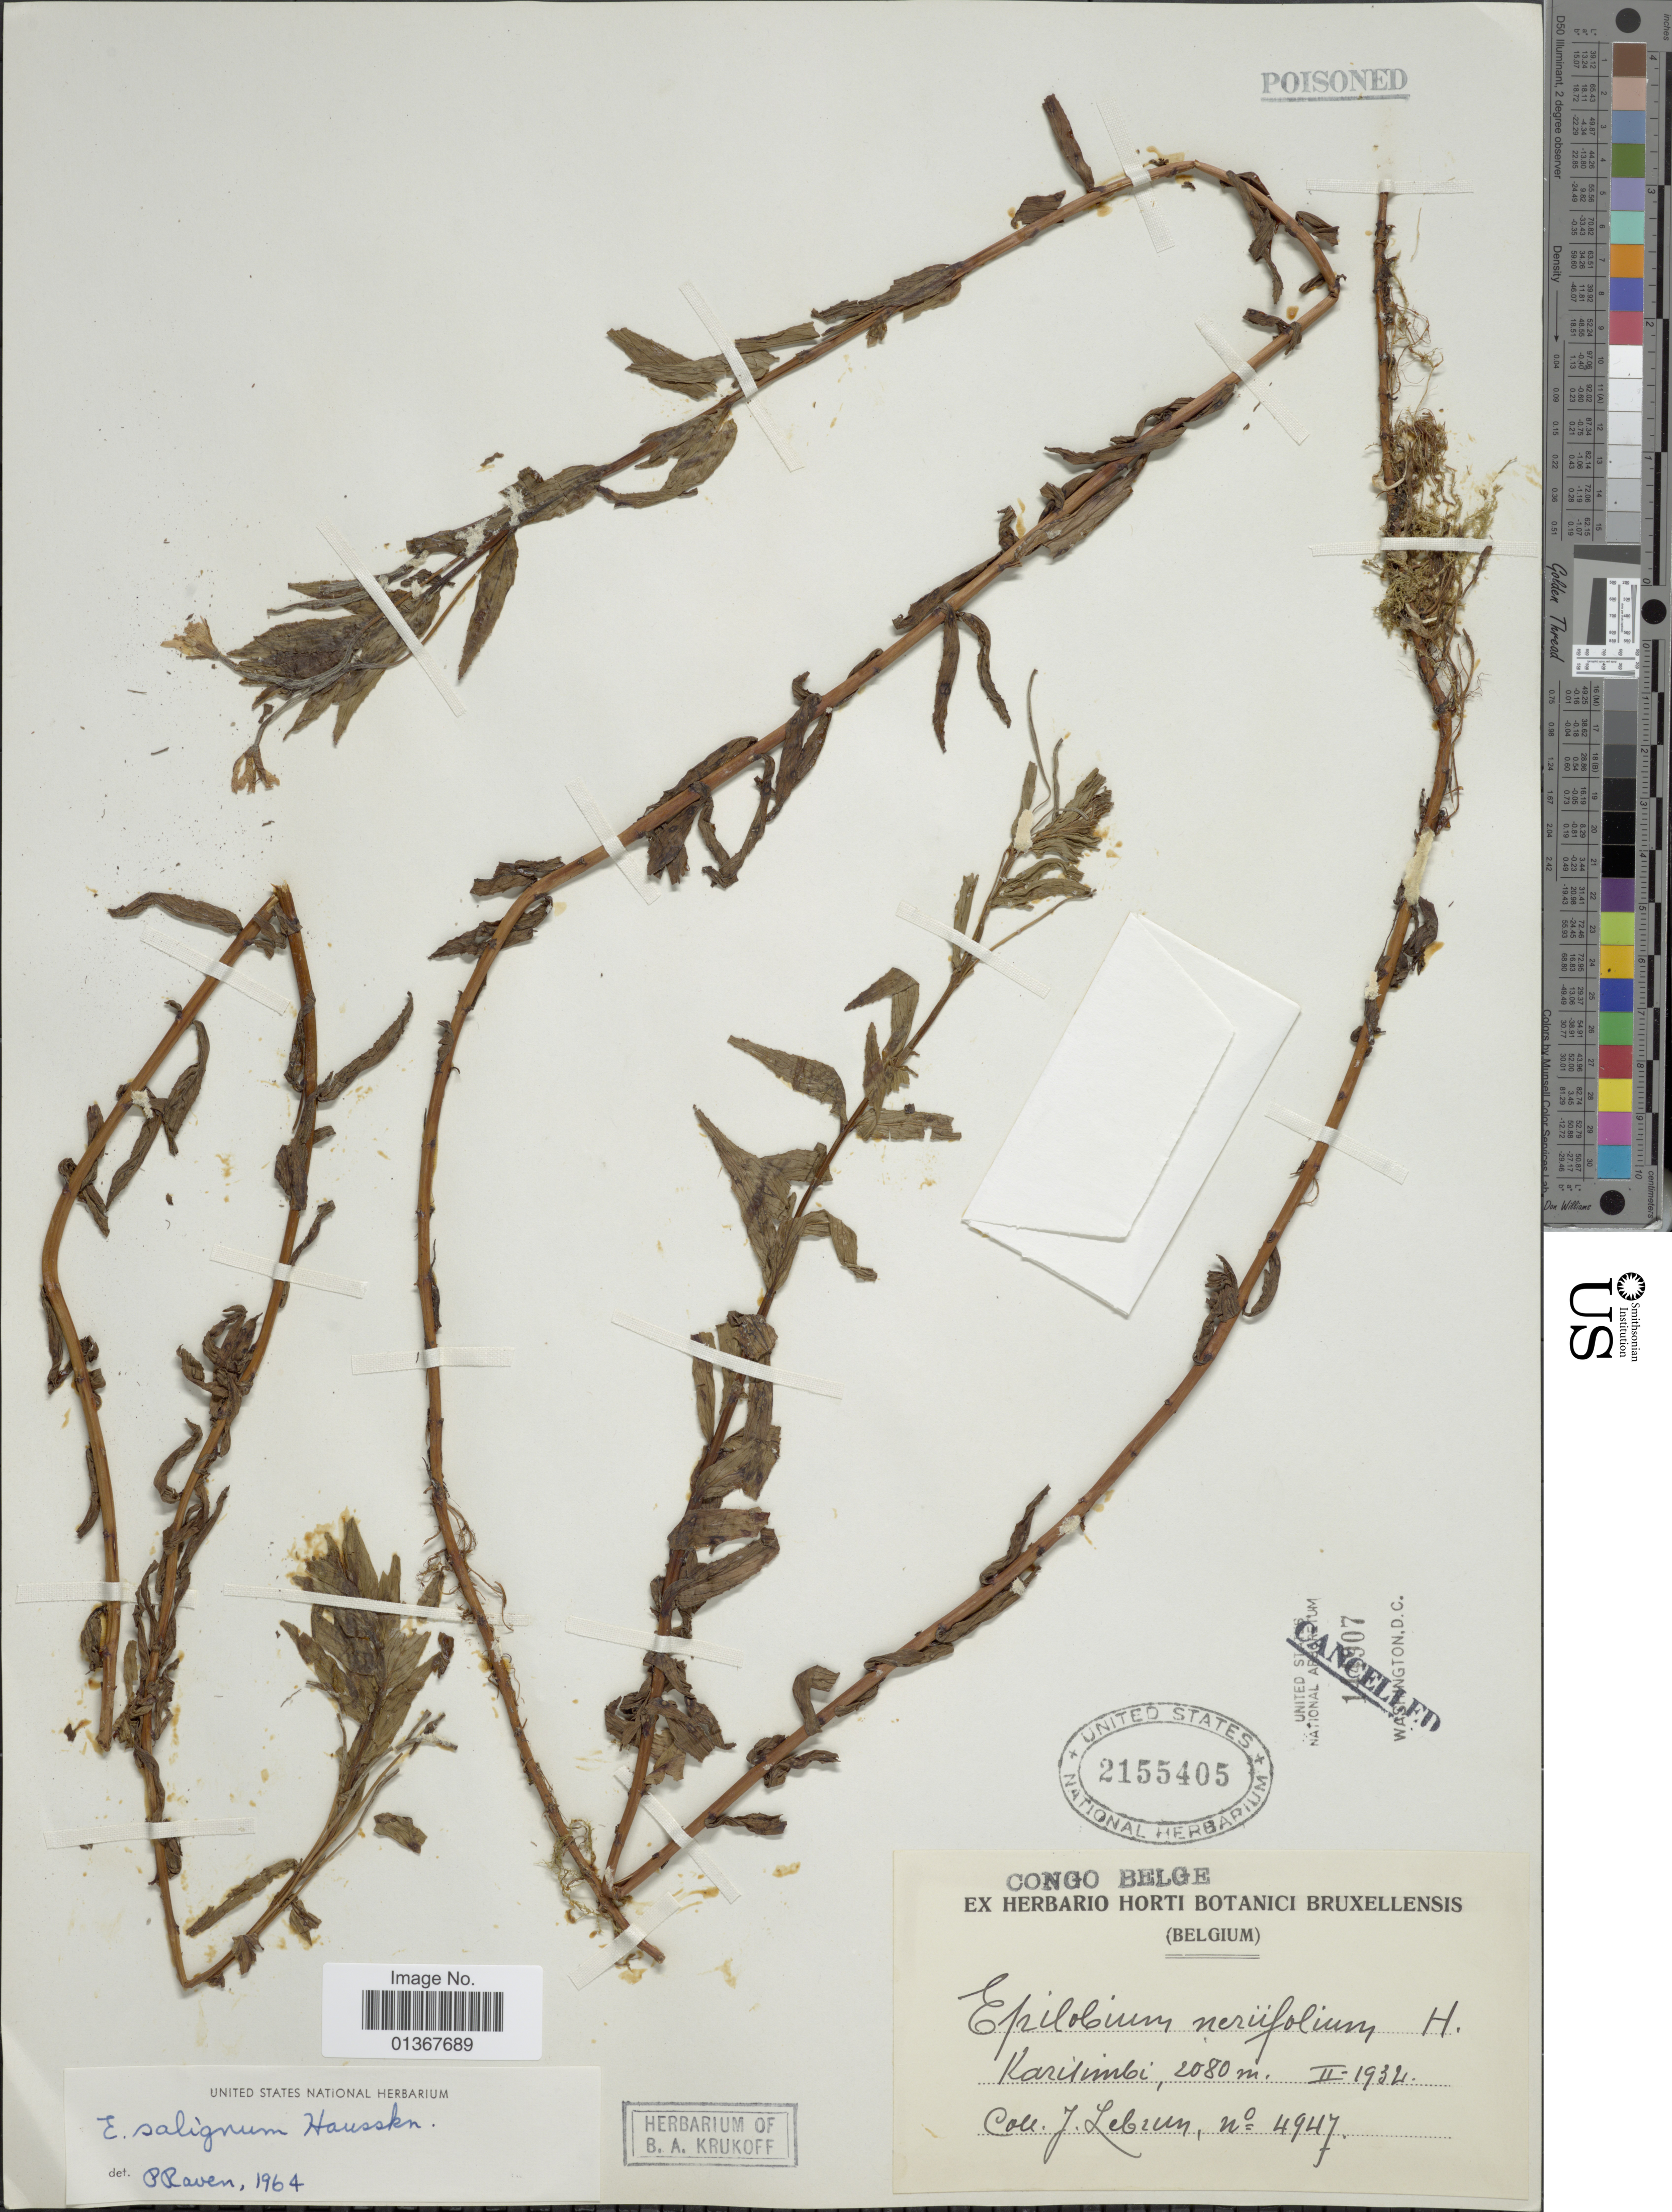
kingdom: Plantae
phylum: Tracheophyta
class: Magnoliopsida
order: Myrtales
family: Onagraceae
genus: Epilobium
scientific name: Epilobium salignum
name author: Hausskn.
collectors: J. A. Lebrun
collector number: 4947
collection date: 1932-02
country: Congo, Democratic Republic of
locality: Congo Belge. Karisimbi.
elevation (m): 2080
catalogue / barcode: US 2155405